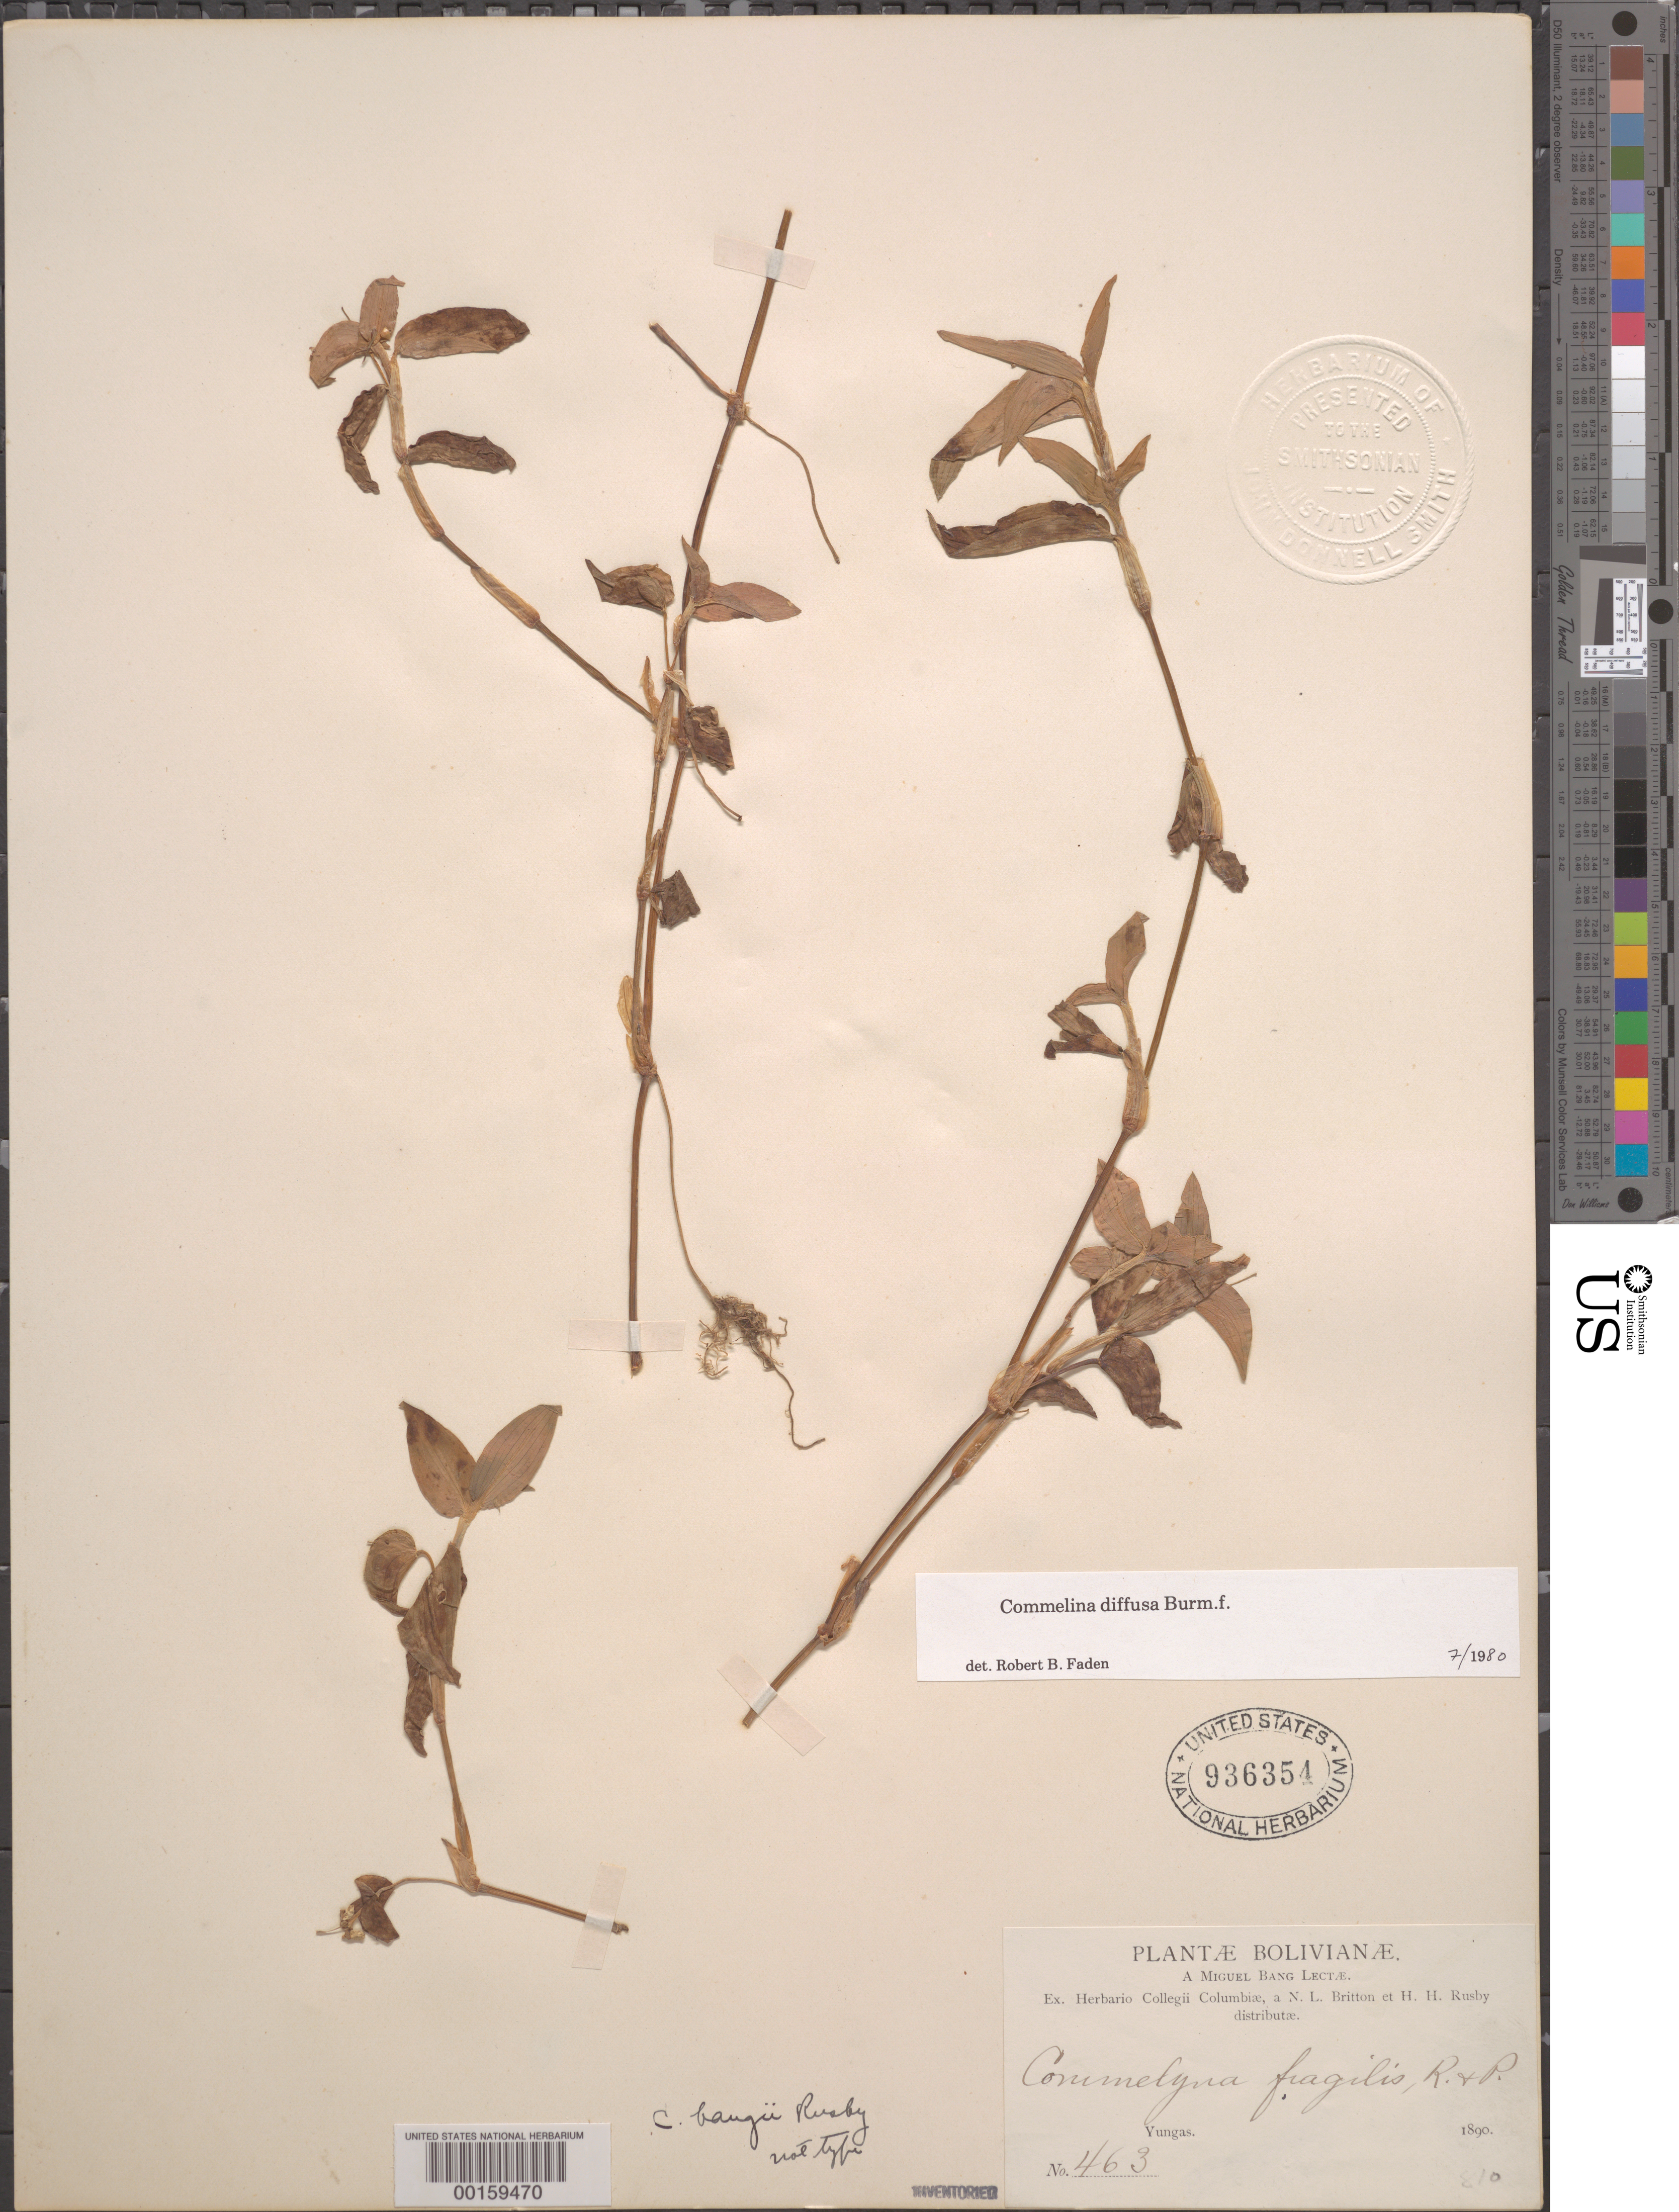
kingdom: Plantae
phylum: Tracheophyta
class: Liliopsida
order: Commelinales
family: Commelinaceae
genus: Commelina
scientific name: Commelina diffusa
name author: Burm. f.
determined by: Faden, Robert B., (US), Smithsonian Institution - National Museum of Natural History (UNITED STATES)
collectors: M. Bang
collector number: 463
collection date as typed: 1890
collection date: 1890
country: Bolivia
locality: Yungas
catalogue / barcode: US 936354